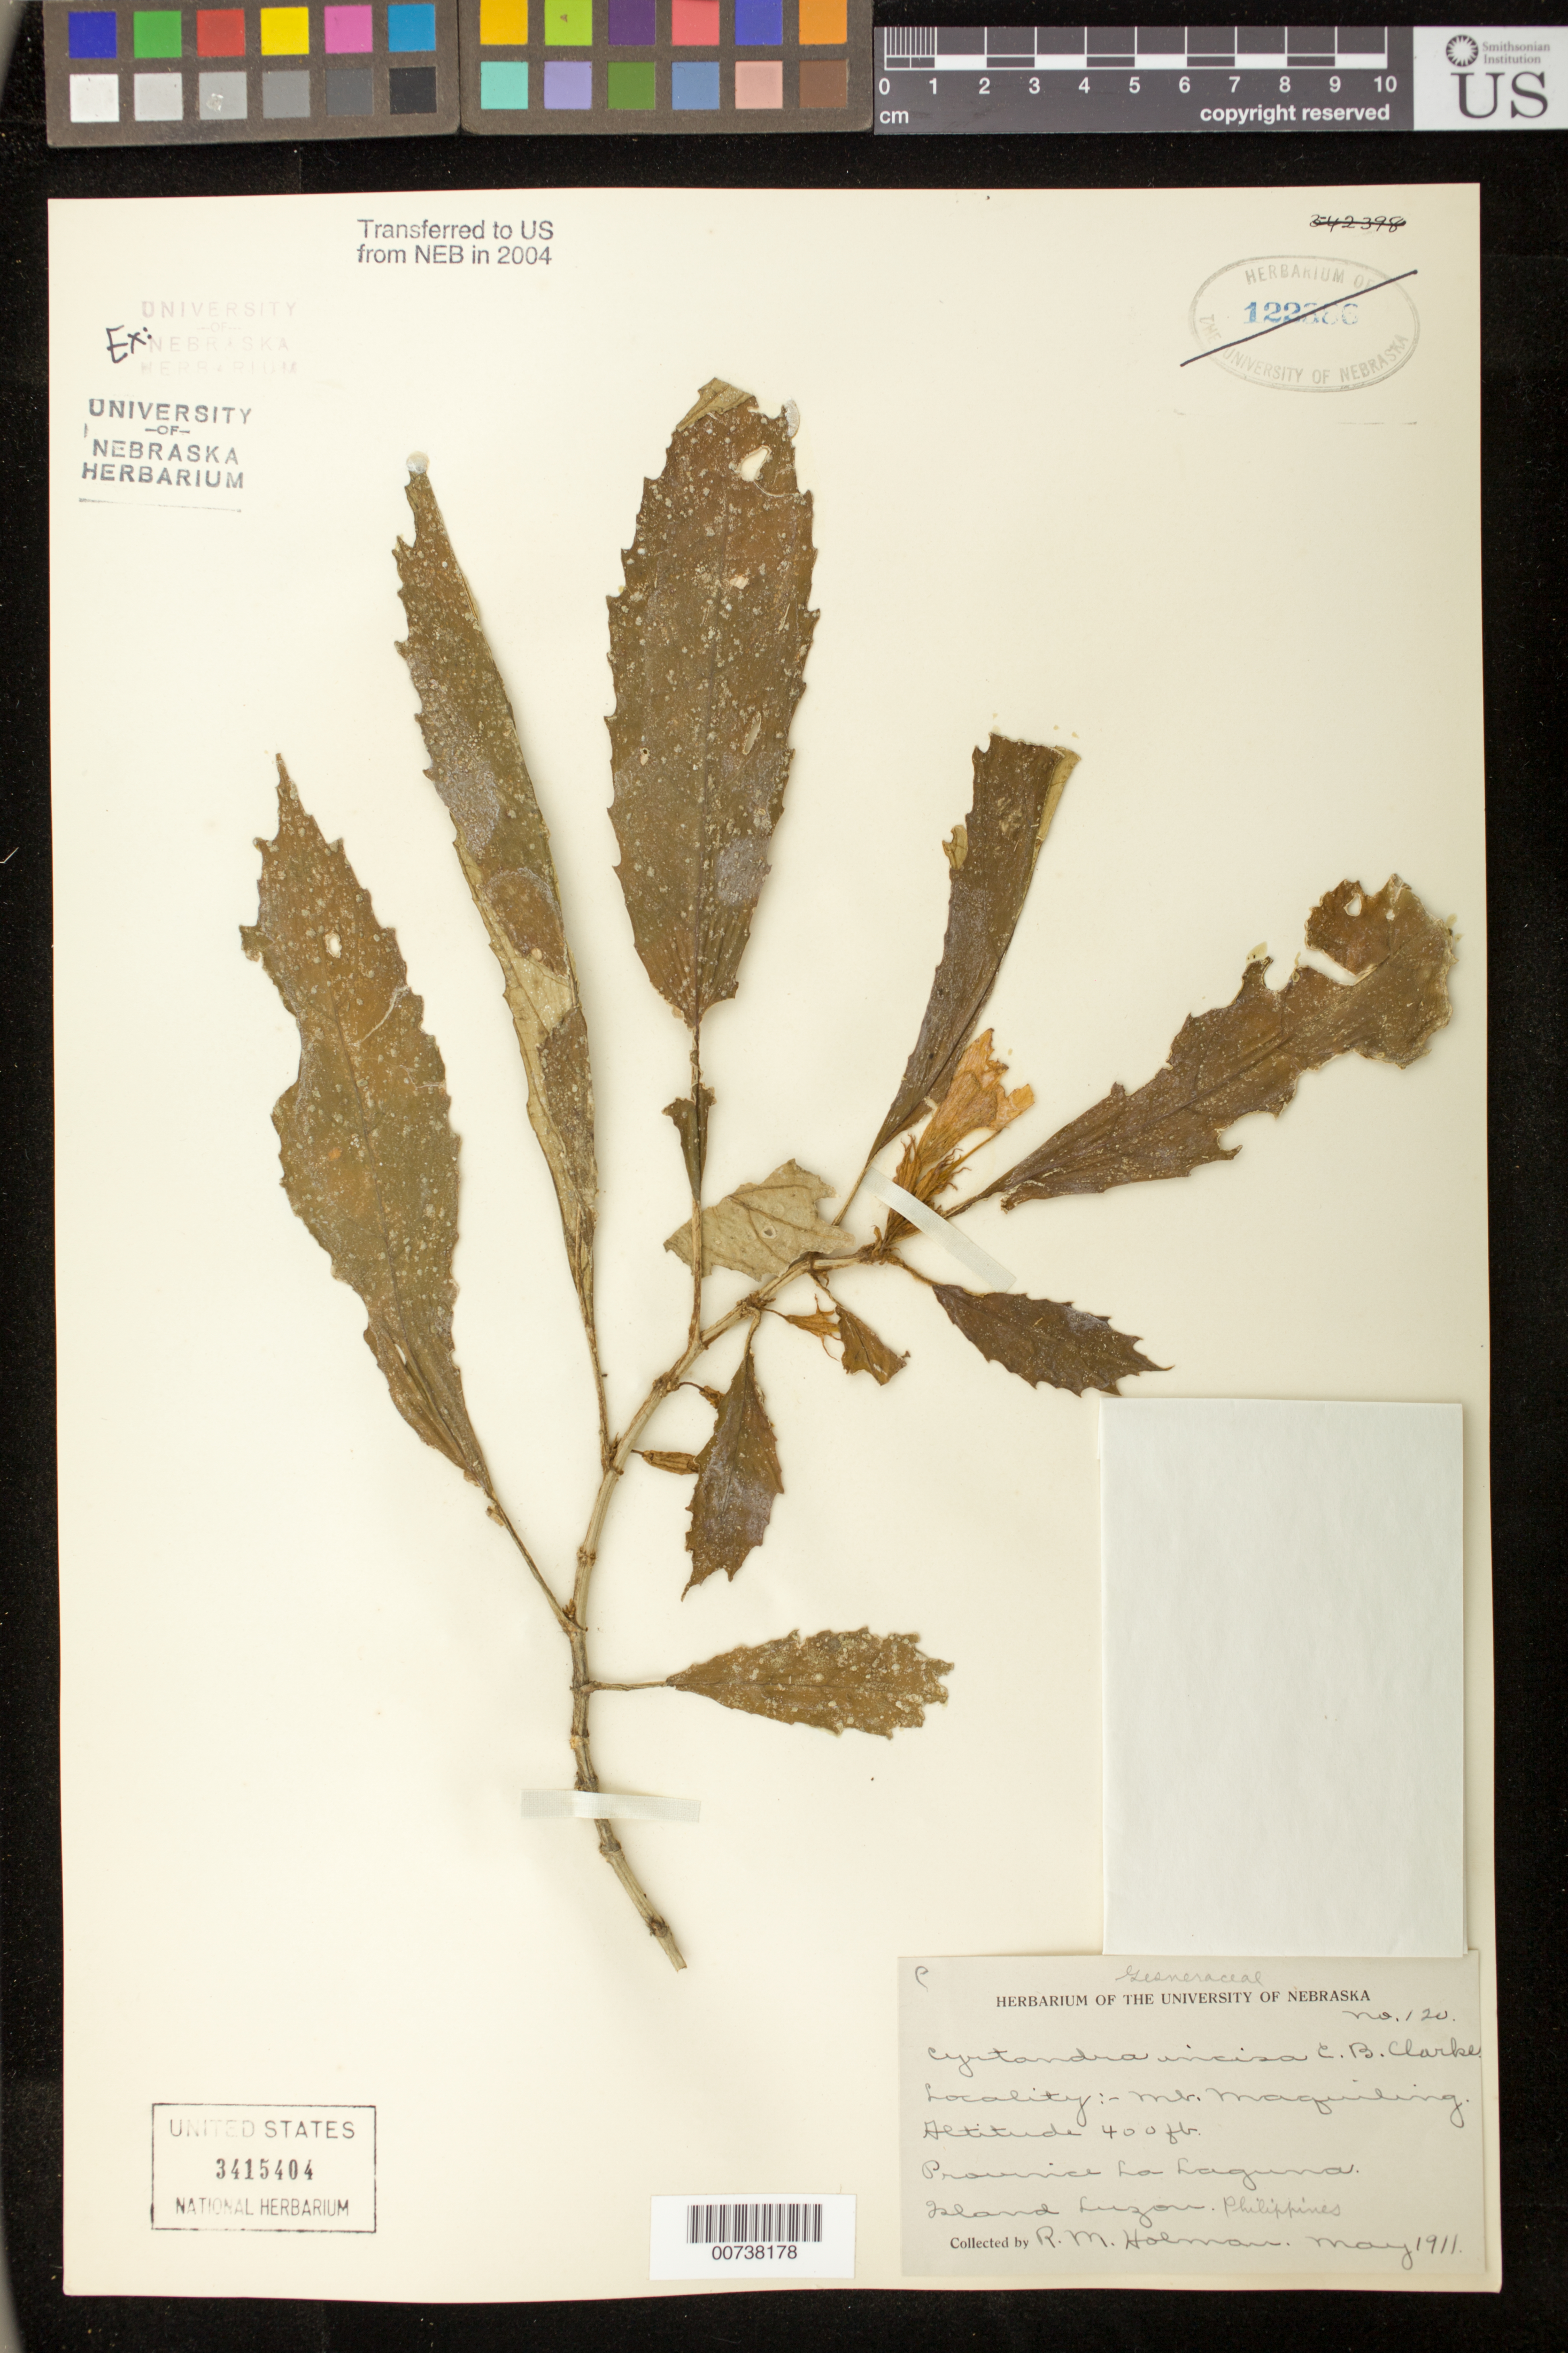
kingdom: Plantae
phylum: Tracheophyta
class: Magnoliopsida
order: Lamiales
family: Gesneriaceae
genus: Cyrtandra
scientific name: Cyrtandra incisa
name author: C.B. Clarke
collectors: R. Holman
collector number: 120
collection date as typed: May 1911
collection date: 1911-05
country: Philippines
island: Luzon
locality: Mt. Maquiling. Province La Laguna. Island Luzon.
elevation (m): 122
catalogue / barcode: US 3415404